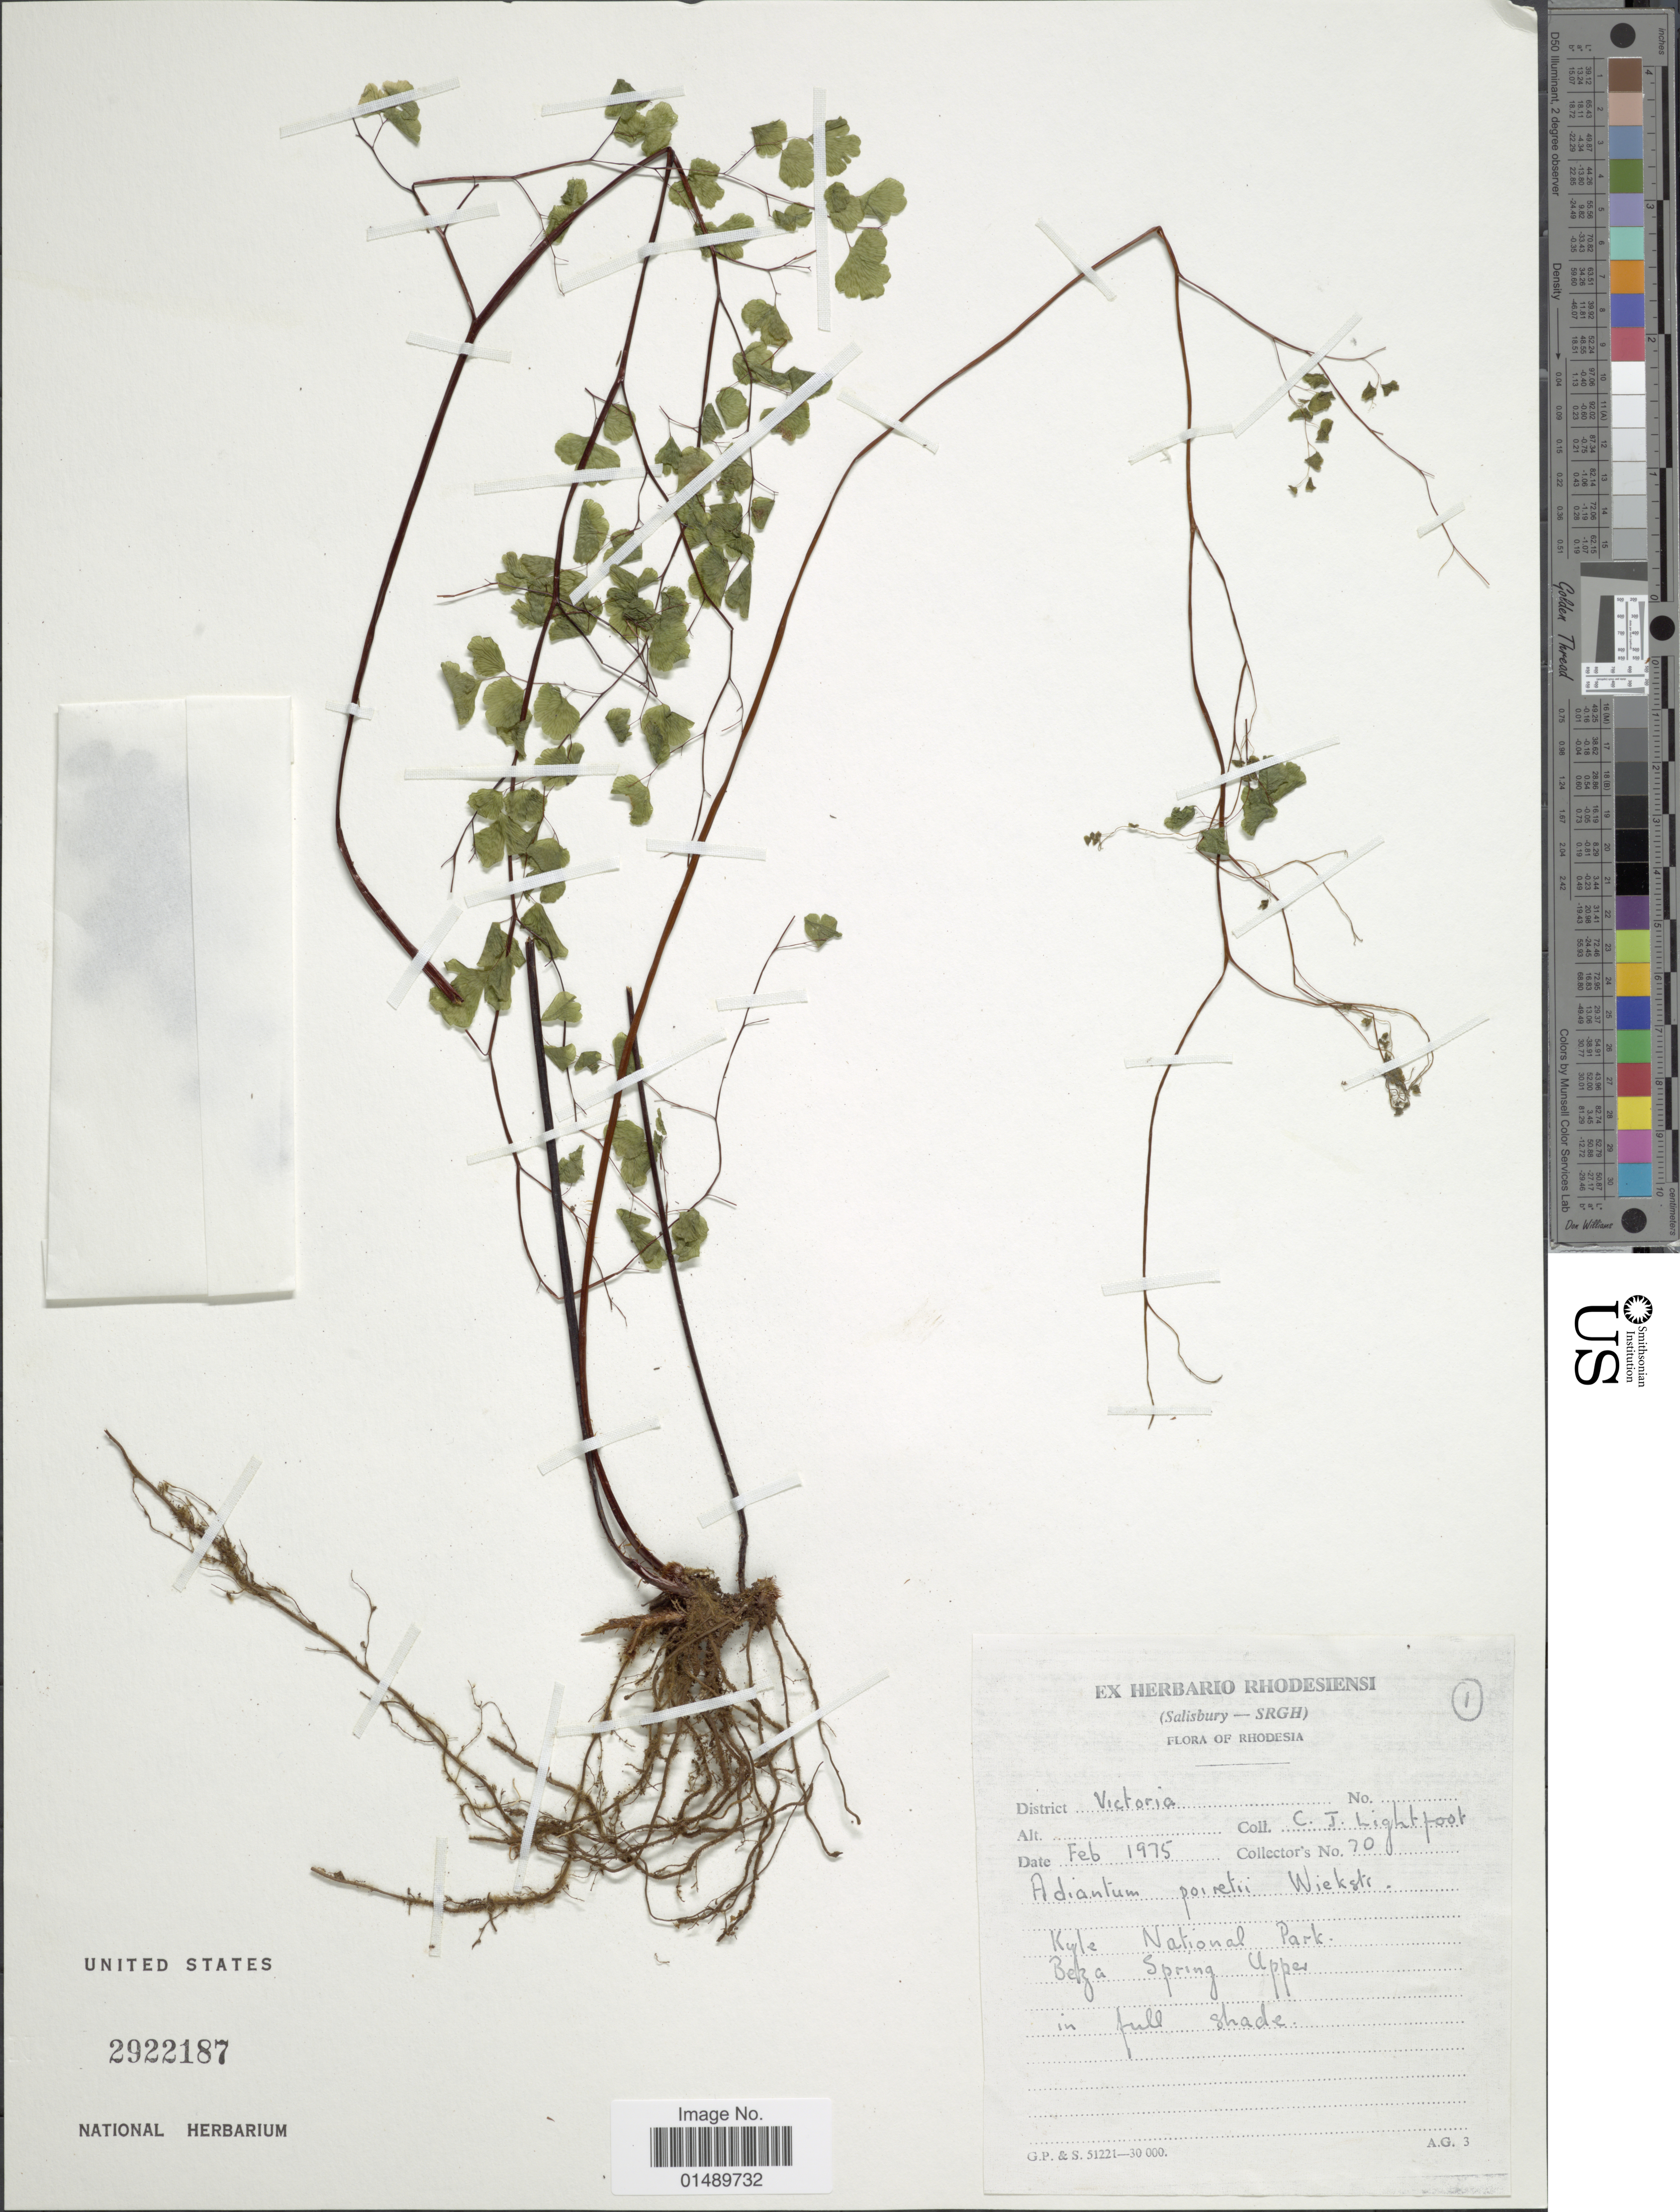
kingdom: Plantae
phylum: Tracheophyta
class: Polypodiopsida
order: Polypodiales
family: Pteridaceae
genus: Adiantum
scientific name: Adiantum sp.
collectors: C. Lightfoot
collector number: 70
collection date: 1975-02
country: Zimbabwe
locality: Rhodesia, Kyle National Park, Beka Spring Upper.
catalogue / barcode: US 2922187